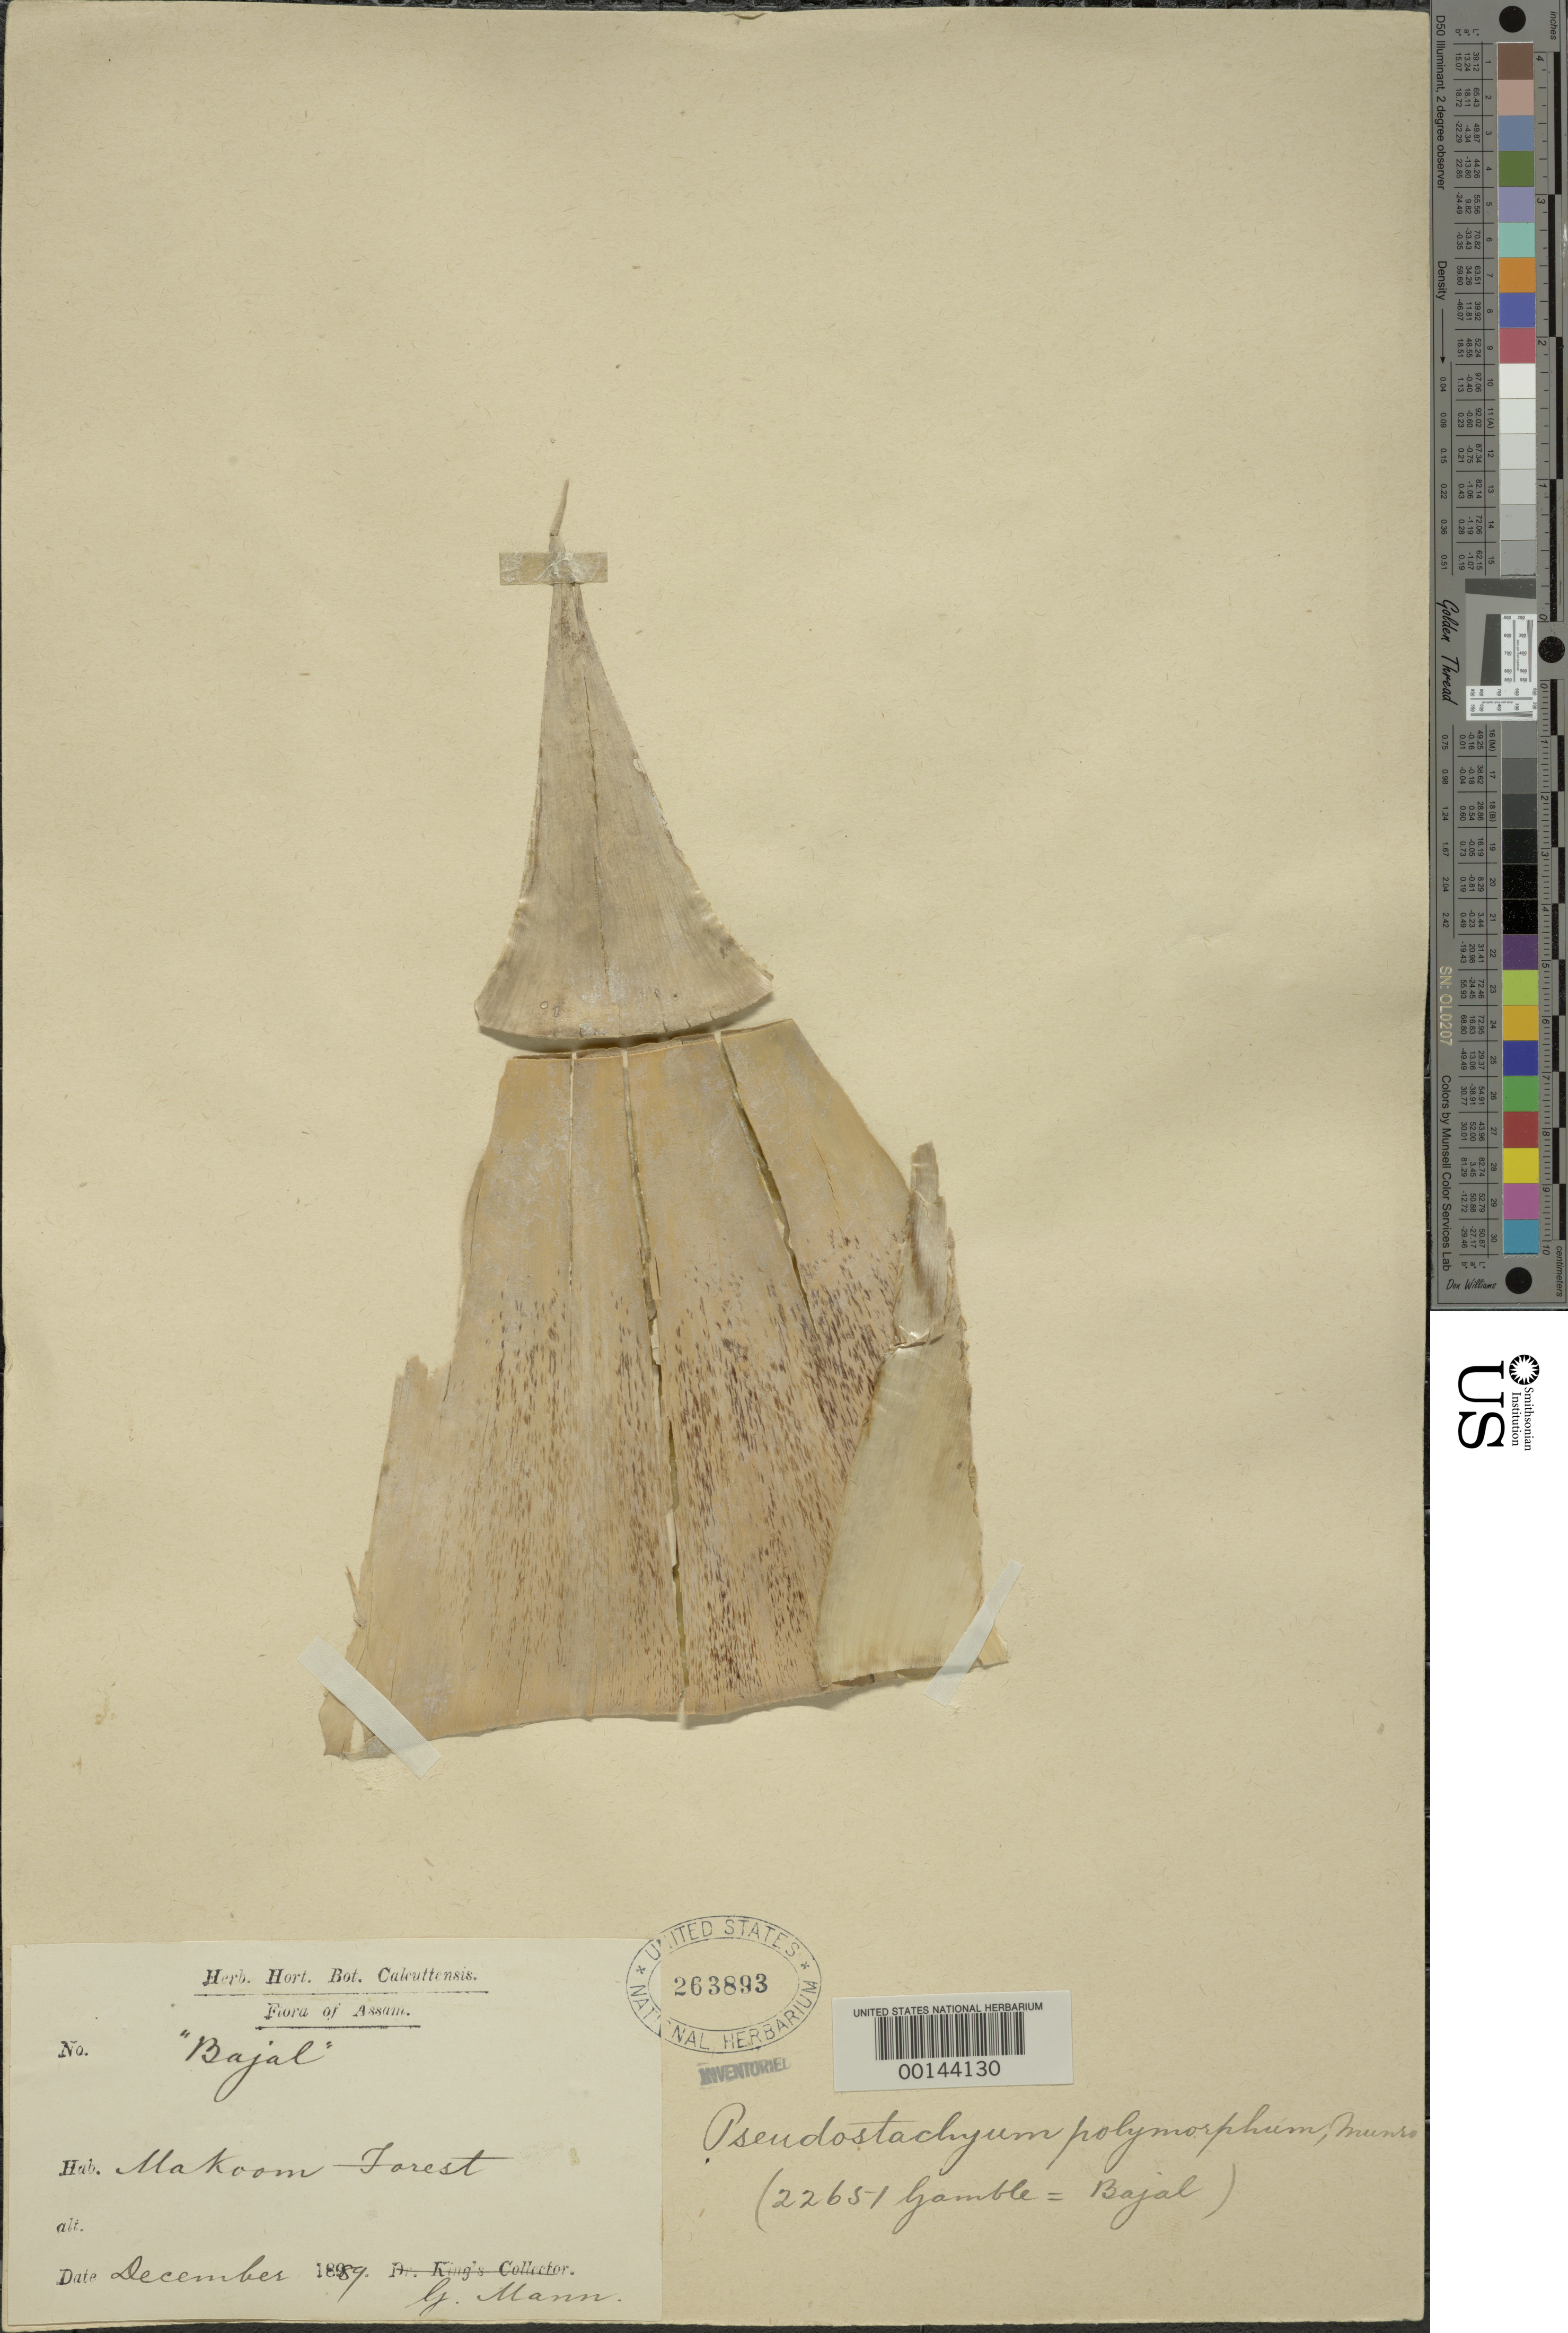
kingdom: Plantae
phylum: Tracheophyta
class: Liliopsida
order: Poales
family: Poaceae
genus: Pseudostachyum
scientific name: Pseudostachyum polymorphum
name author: Munro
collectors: Mann, --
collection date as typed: Dec 1889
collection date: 1889-12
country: India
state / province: Assam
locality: Bajal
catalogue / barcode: US 263893